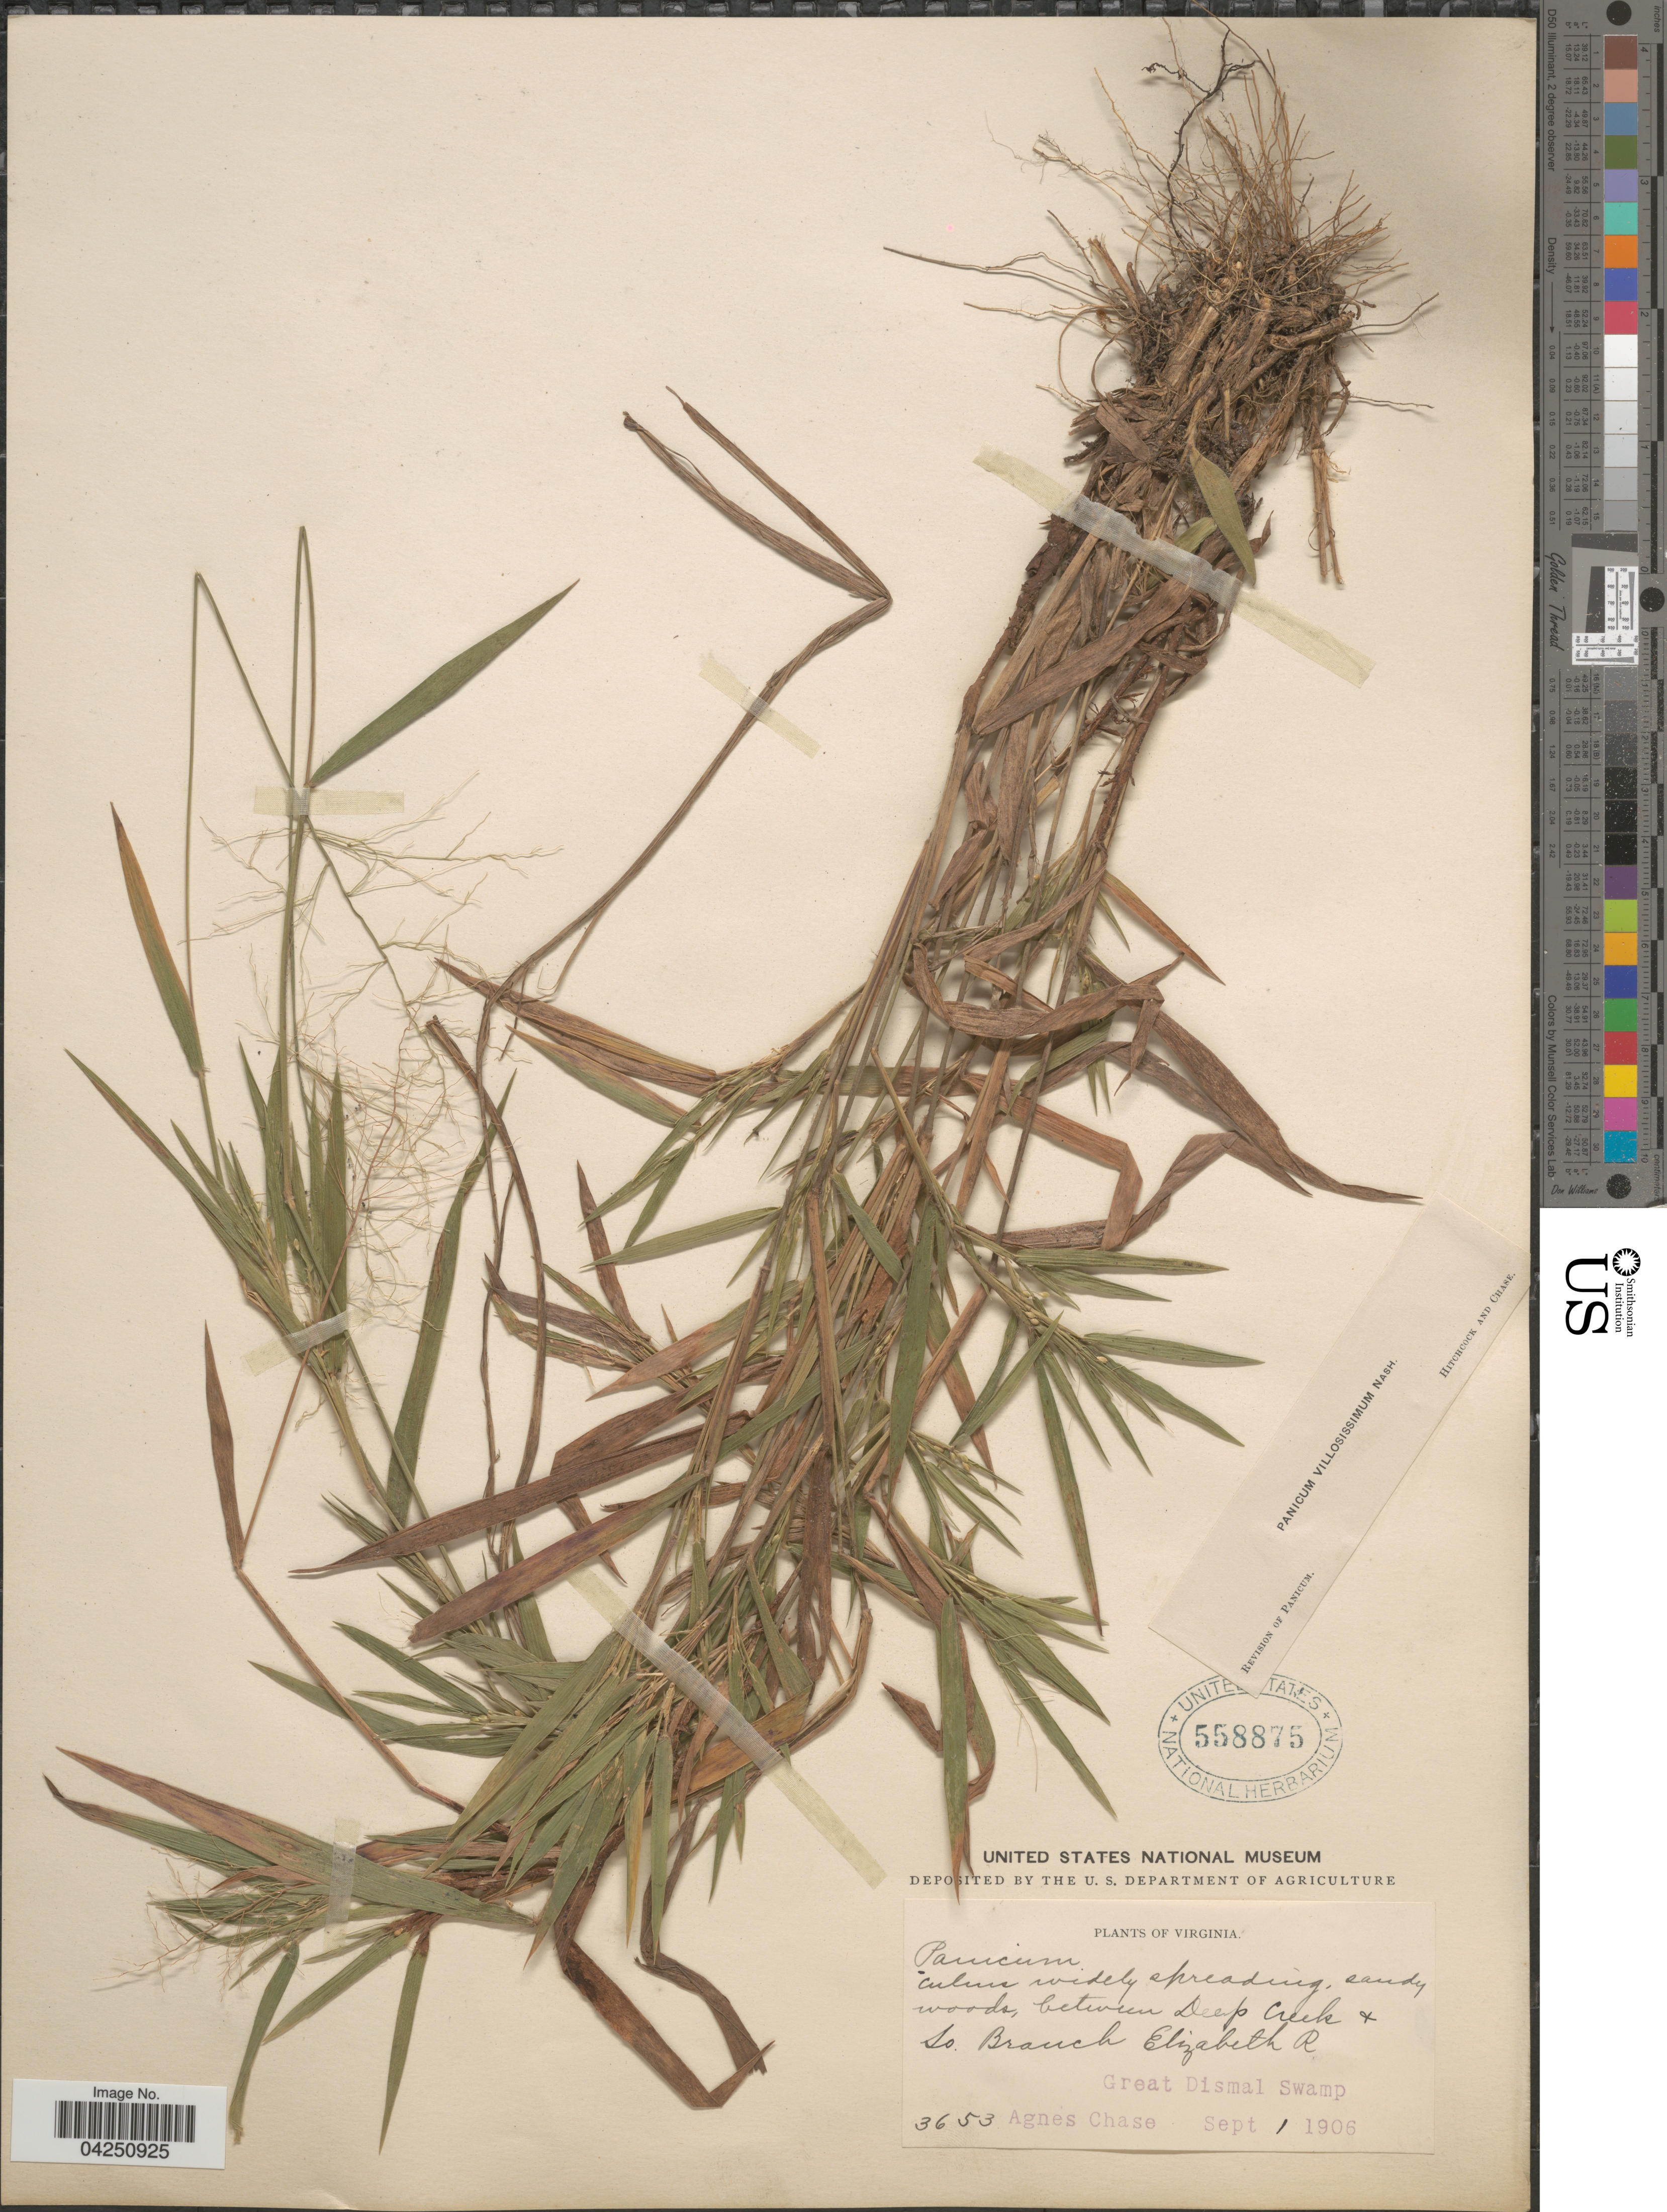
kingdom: Plantae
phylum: Tracheophyta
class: Liliopsida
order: Poales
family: Poaceae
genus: Dichanthelium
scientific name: Dichanthelium acuminatum var. acuminatum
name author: (Sw.) Gould & C.A. Clark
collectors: A. Chase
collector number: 3653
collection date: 1906-09-01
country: United States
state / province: Virginia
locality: Culms widely spreading, sandy woods, between Deep Creek + So. Branch Elizabeth R. Great Dismal Swamp.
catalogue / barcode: US 558875